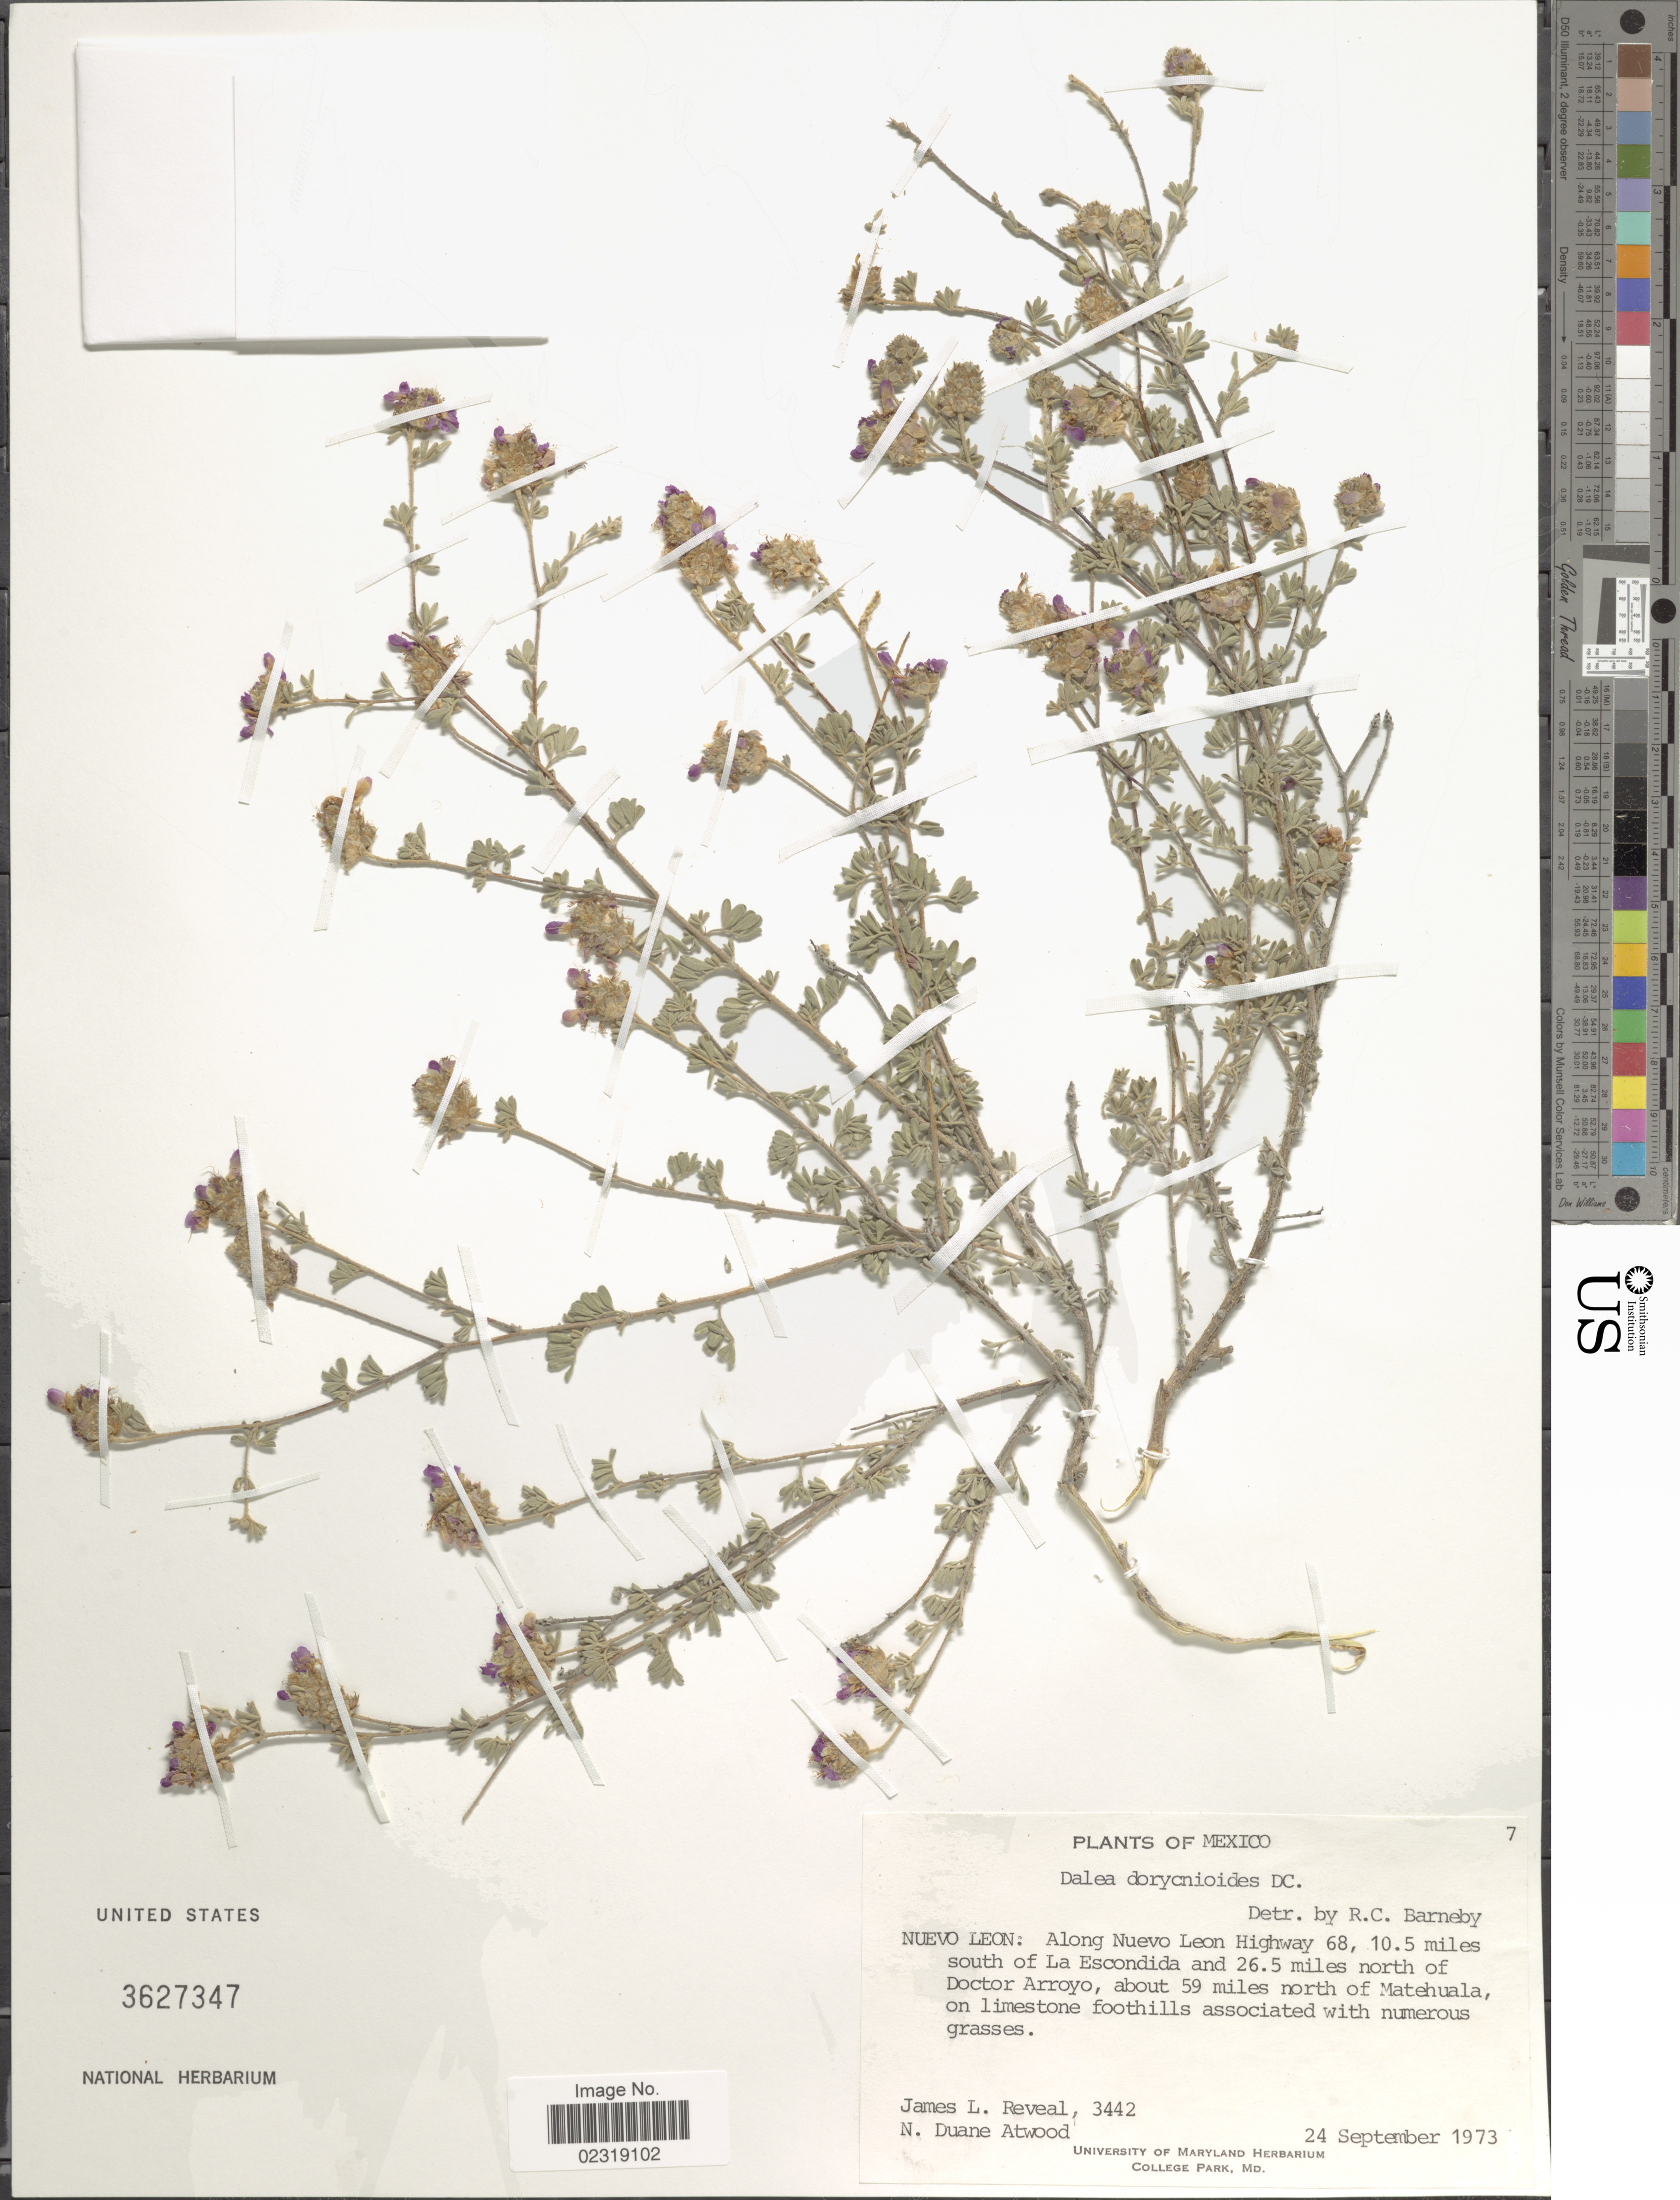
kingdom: Plantae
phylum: Tracheophyta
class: Magnoliopsida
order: Fabales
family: Fabaceae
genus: Dalea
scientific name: Dalea dorycnioides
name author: DC.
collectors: J. L. Reveal & N. Atwood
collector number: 3442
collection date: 1973-09-24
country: Mexico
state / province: Nuevo León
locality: Nuevo Leon: Along Nuevo Leon Highway 68, 10.5 miles Doctor Arroyo , about 26.5 miles north of Doctor Arroyo, about 59 miles north of matehuala on limestone foothills.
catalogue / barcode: US 3627347